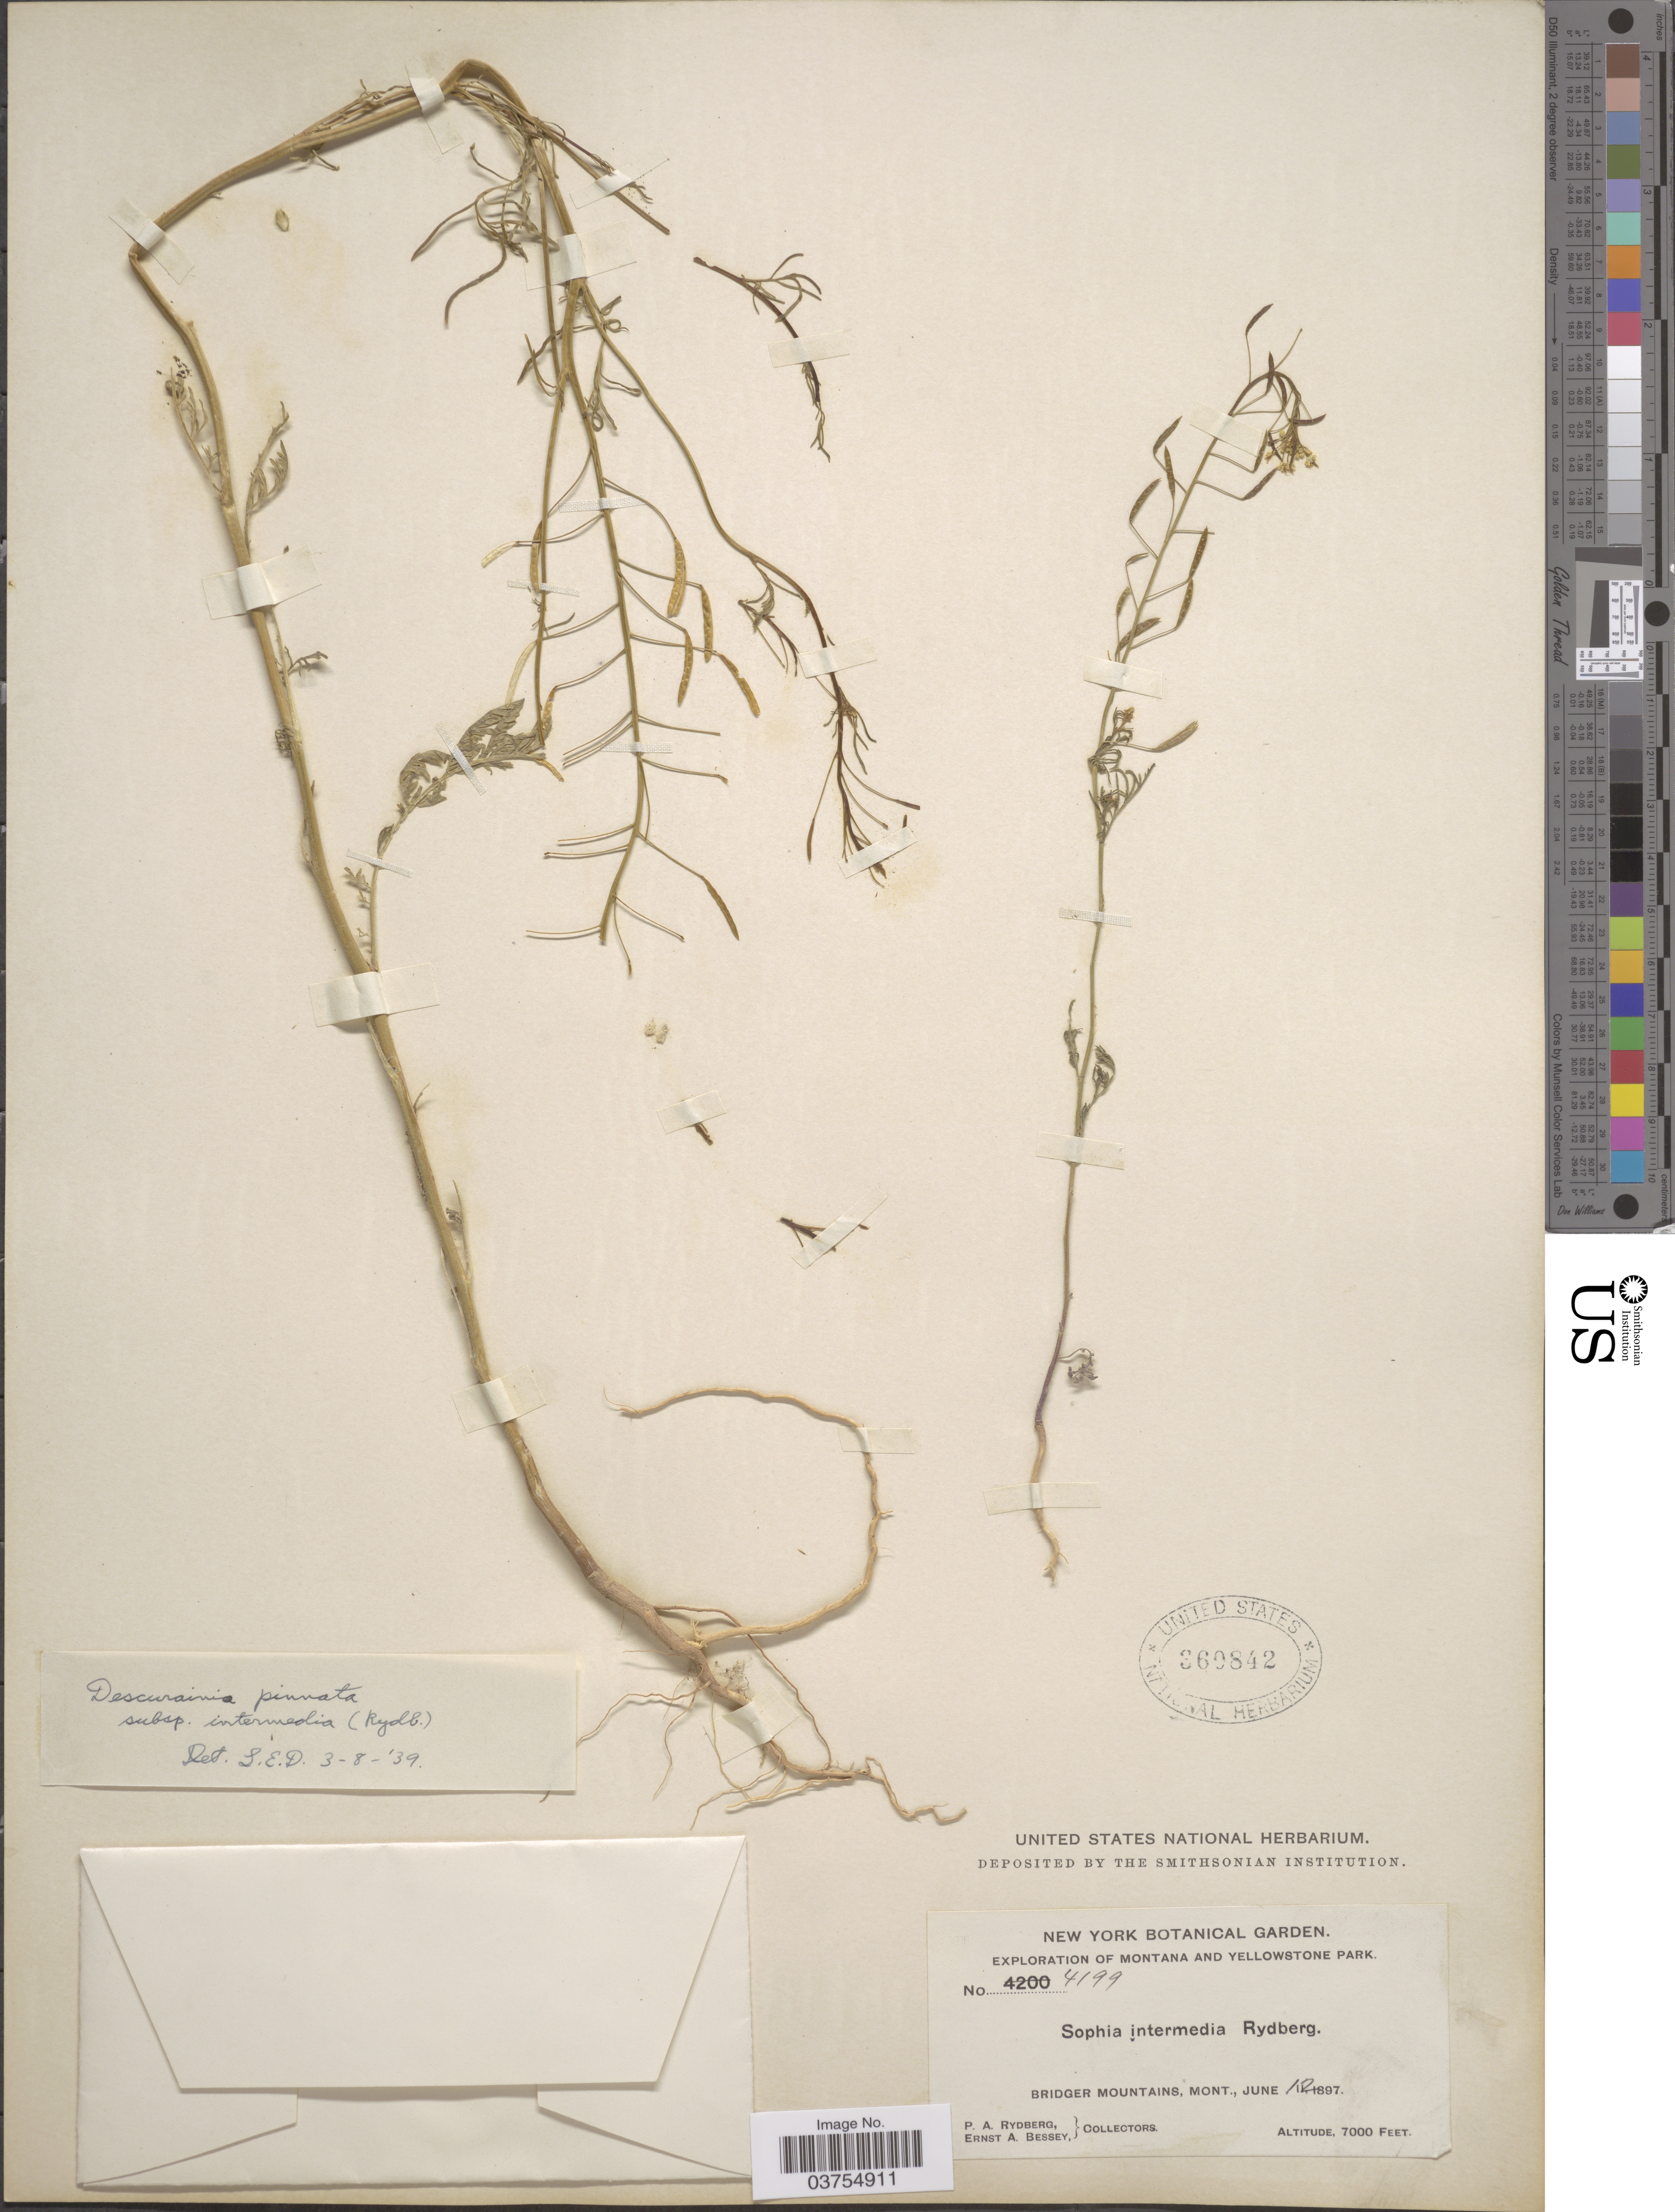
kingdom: Plantae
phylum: Tracheophyta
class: Magnoliopsida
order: Brassicales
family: Brassicaceae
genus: Descurainia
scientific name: Descurainia pinnata subsp. intermedia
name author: (Rydb.) Detling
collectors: P. A. Rydberg & E. A. Bessey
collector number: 4199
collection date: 1897-06-12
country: United States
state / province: Montana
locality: Bridger Mountains.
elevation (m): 2134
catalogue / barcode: US 360842